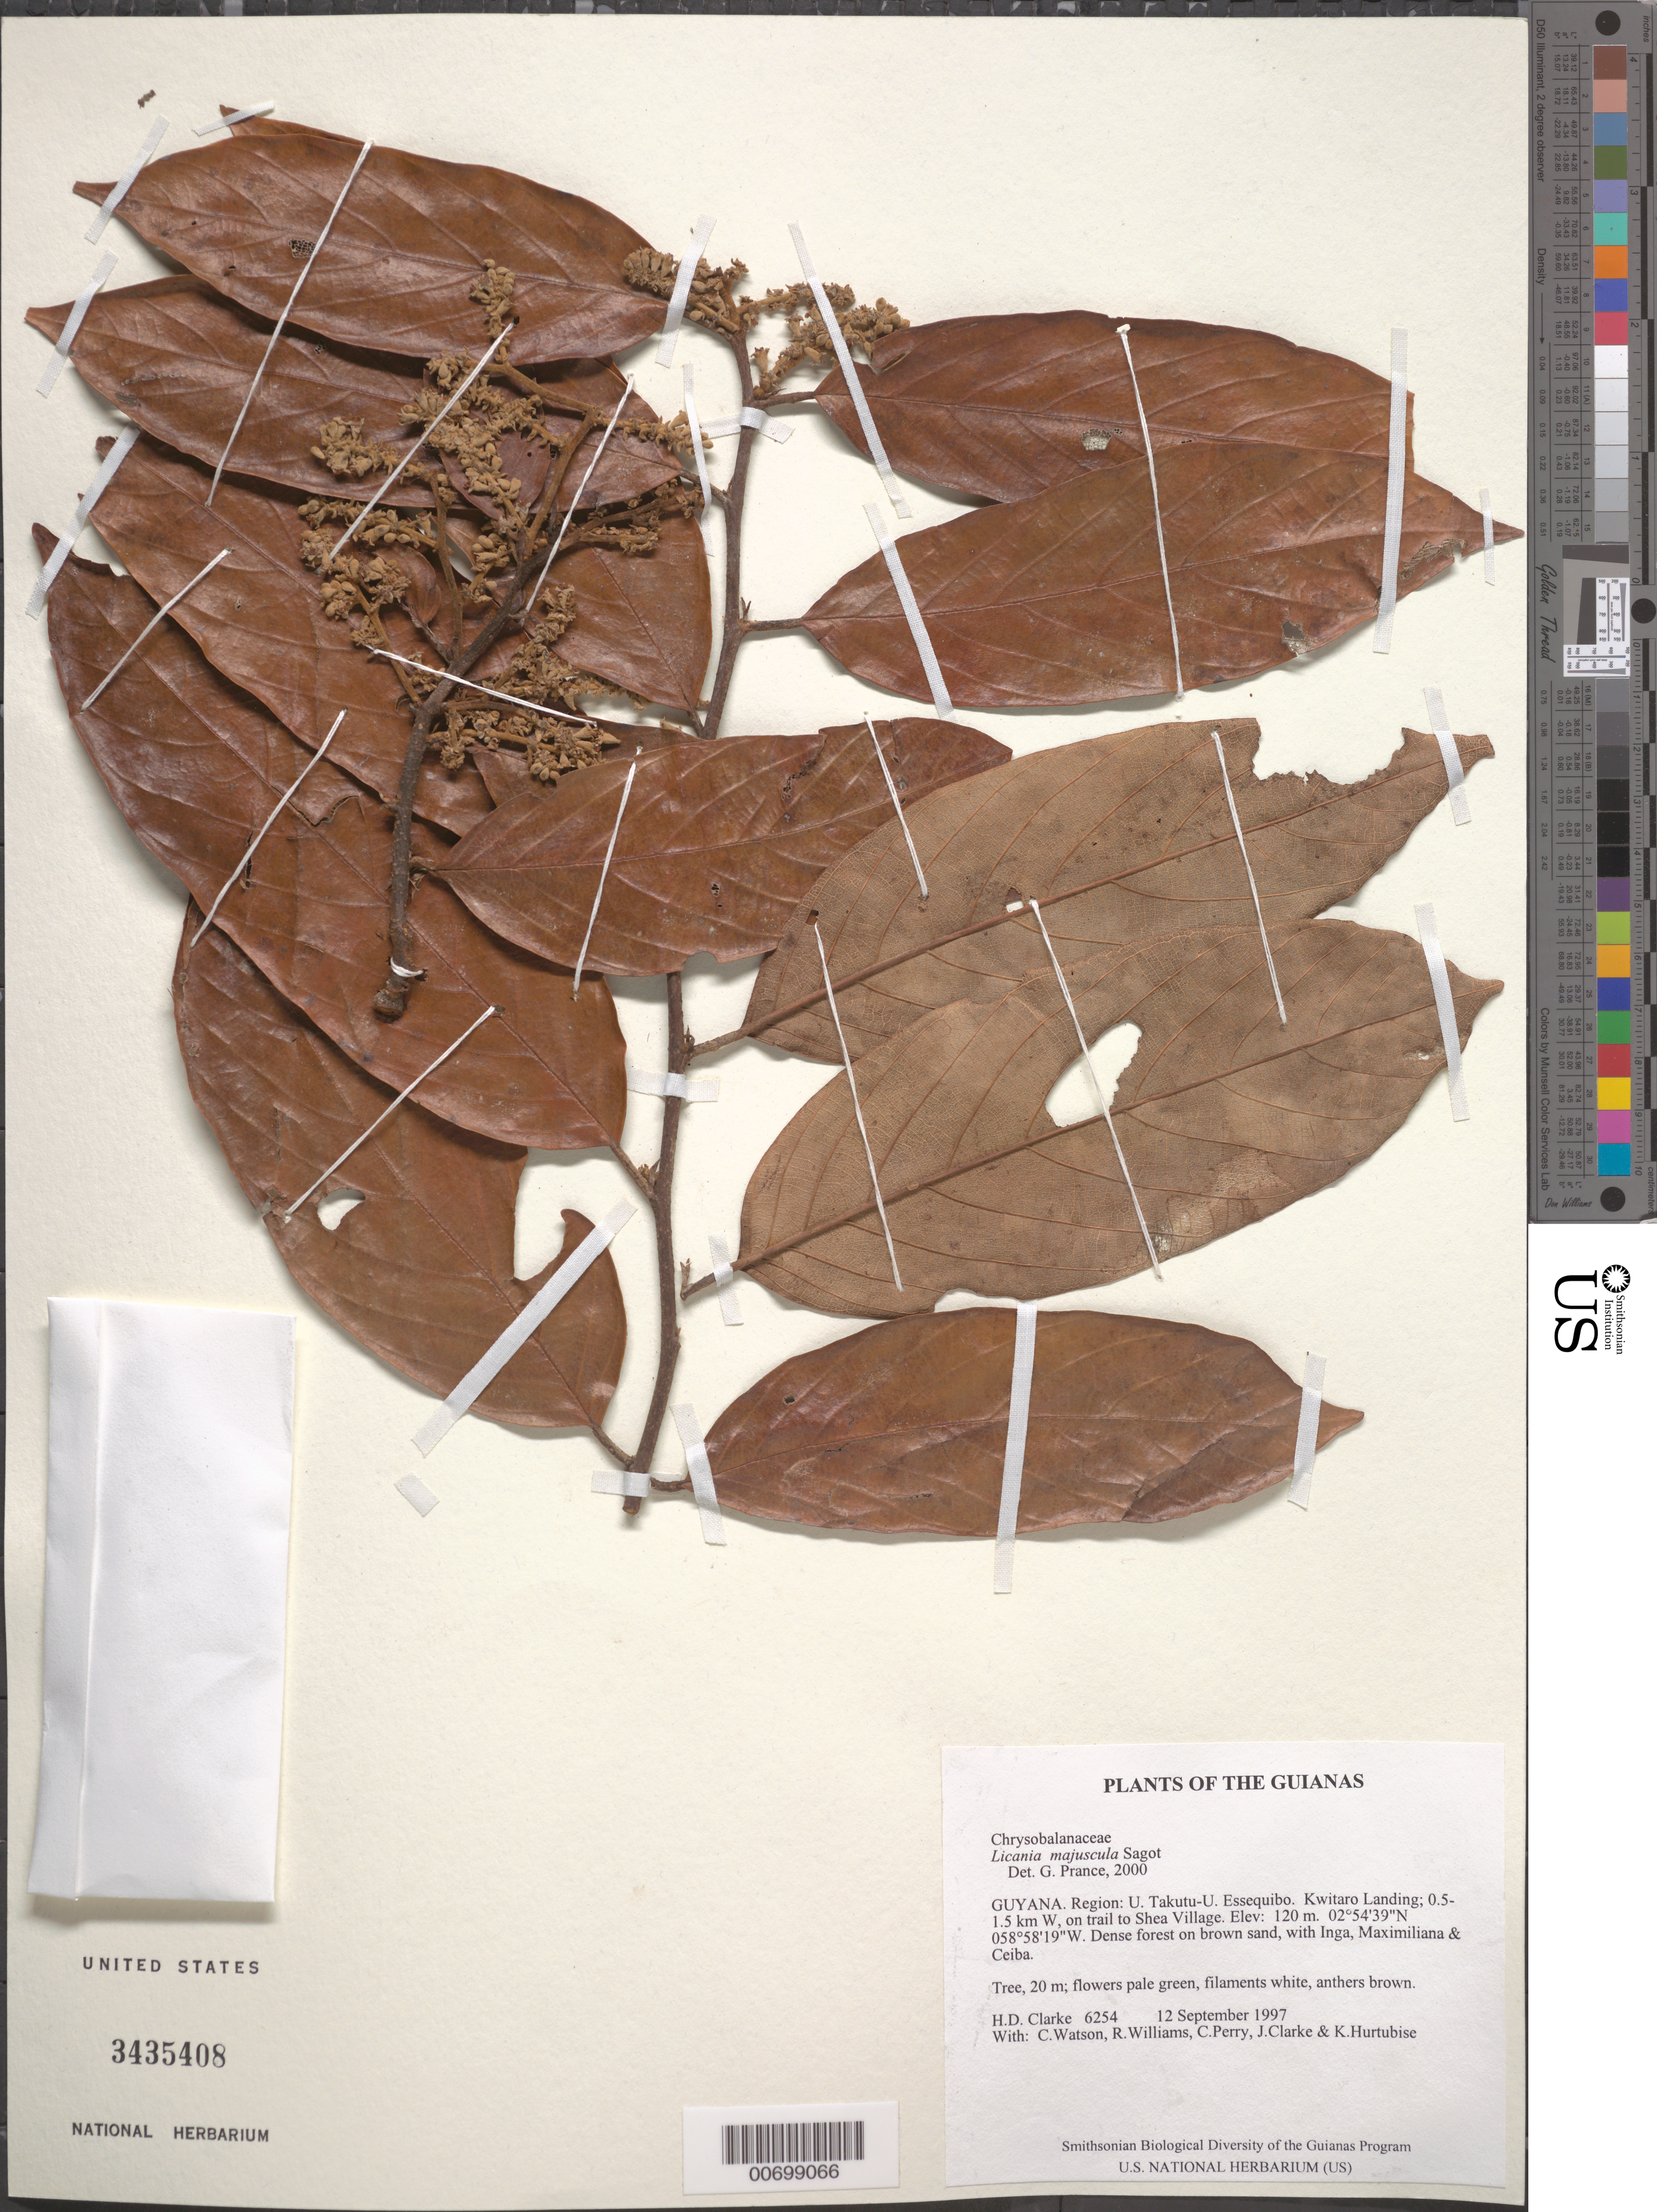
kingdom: Plantae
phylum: Tracheophyta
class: Magnoliopsida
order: Malpighiales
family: Chrysobalanaceae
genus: Licania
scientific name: Licania majuscula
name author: Sagot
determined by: Prance, G. T.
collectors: H. D. Clarke, C. Watson, R. Williams, C. Perry, J. Clarke & K. Hurtubise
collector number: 6254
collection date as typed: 12 September 1997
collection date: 1997-09-12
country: Guyana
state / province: U. Takutu-U. Essequibo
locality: Kwitaro Landing; 0.5-1.5 km W, on trail to Shea Village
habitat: Dense forest on brown sand, with Inga, Maximiliana & Ceiba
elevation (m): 120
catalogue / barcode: US 3435408